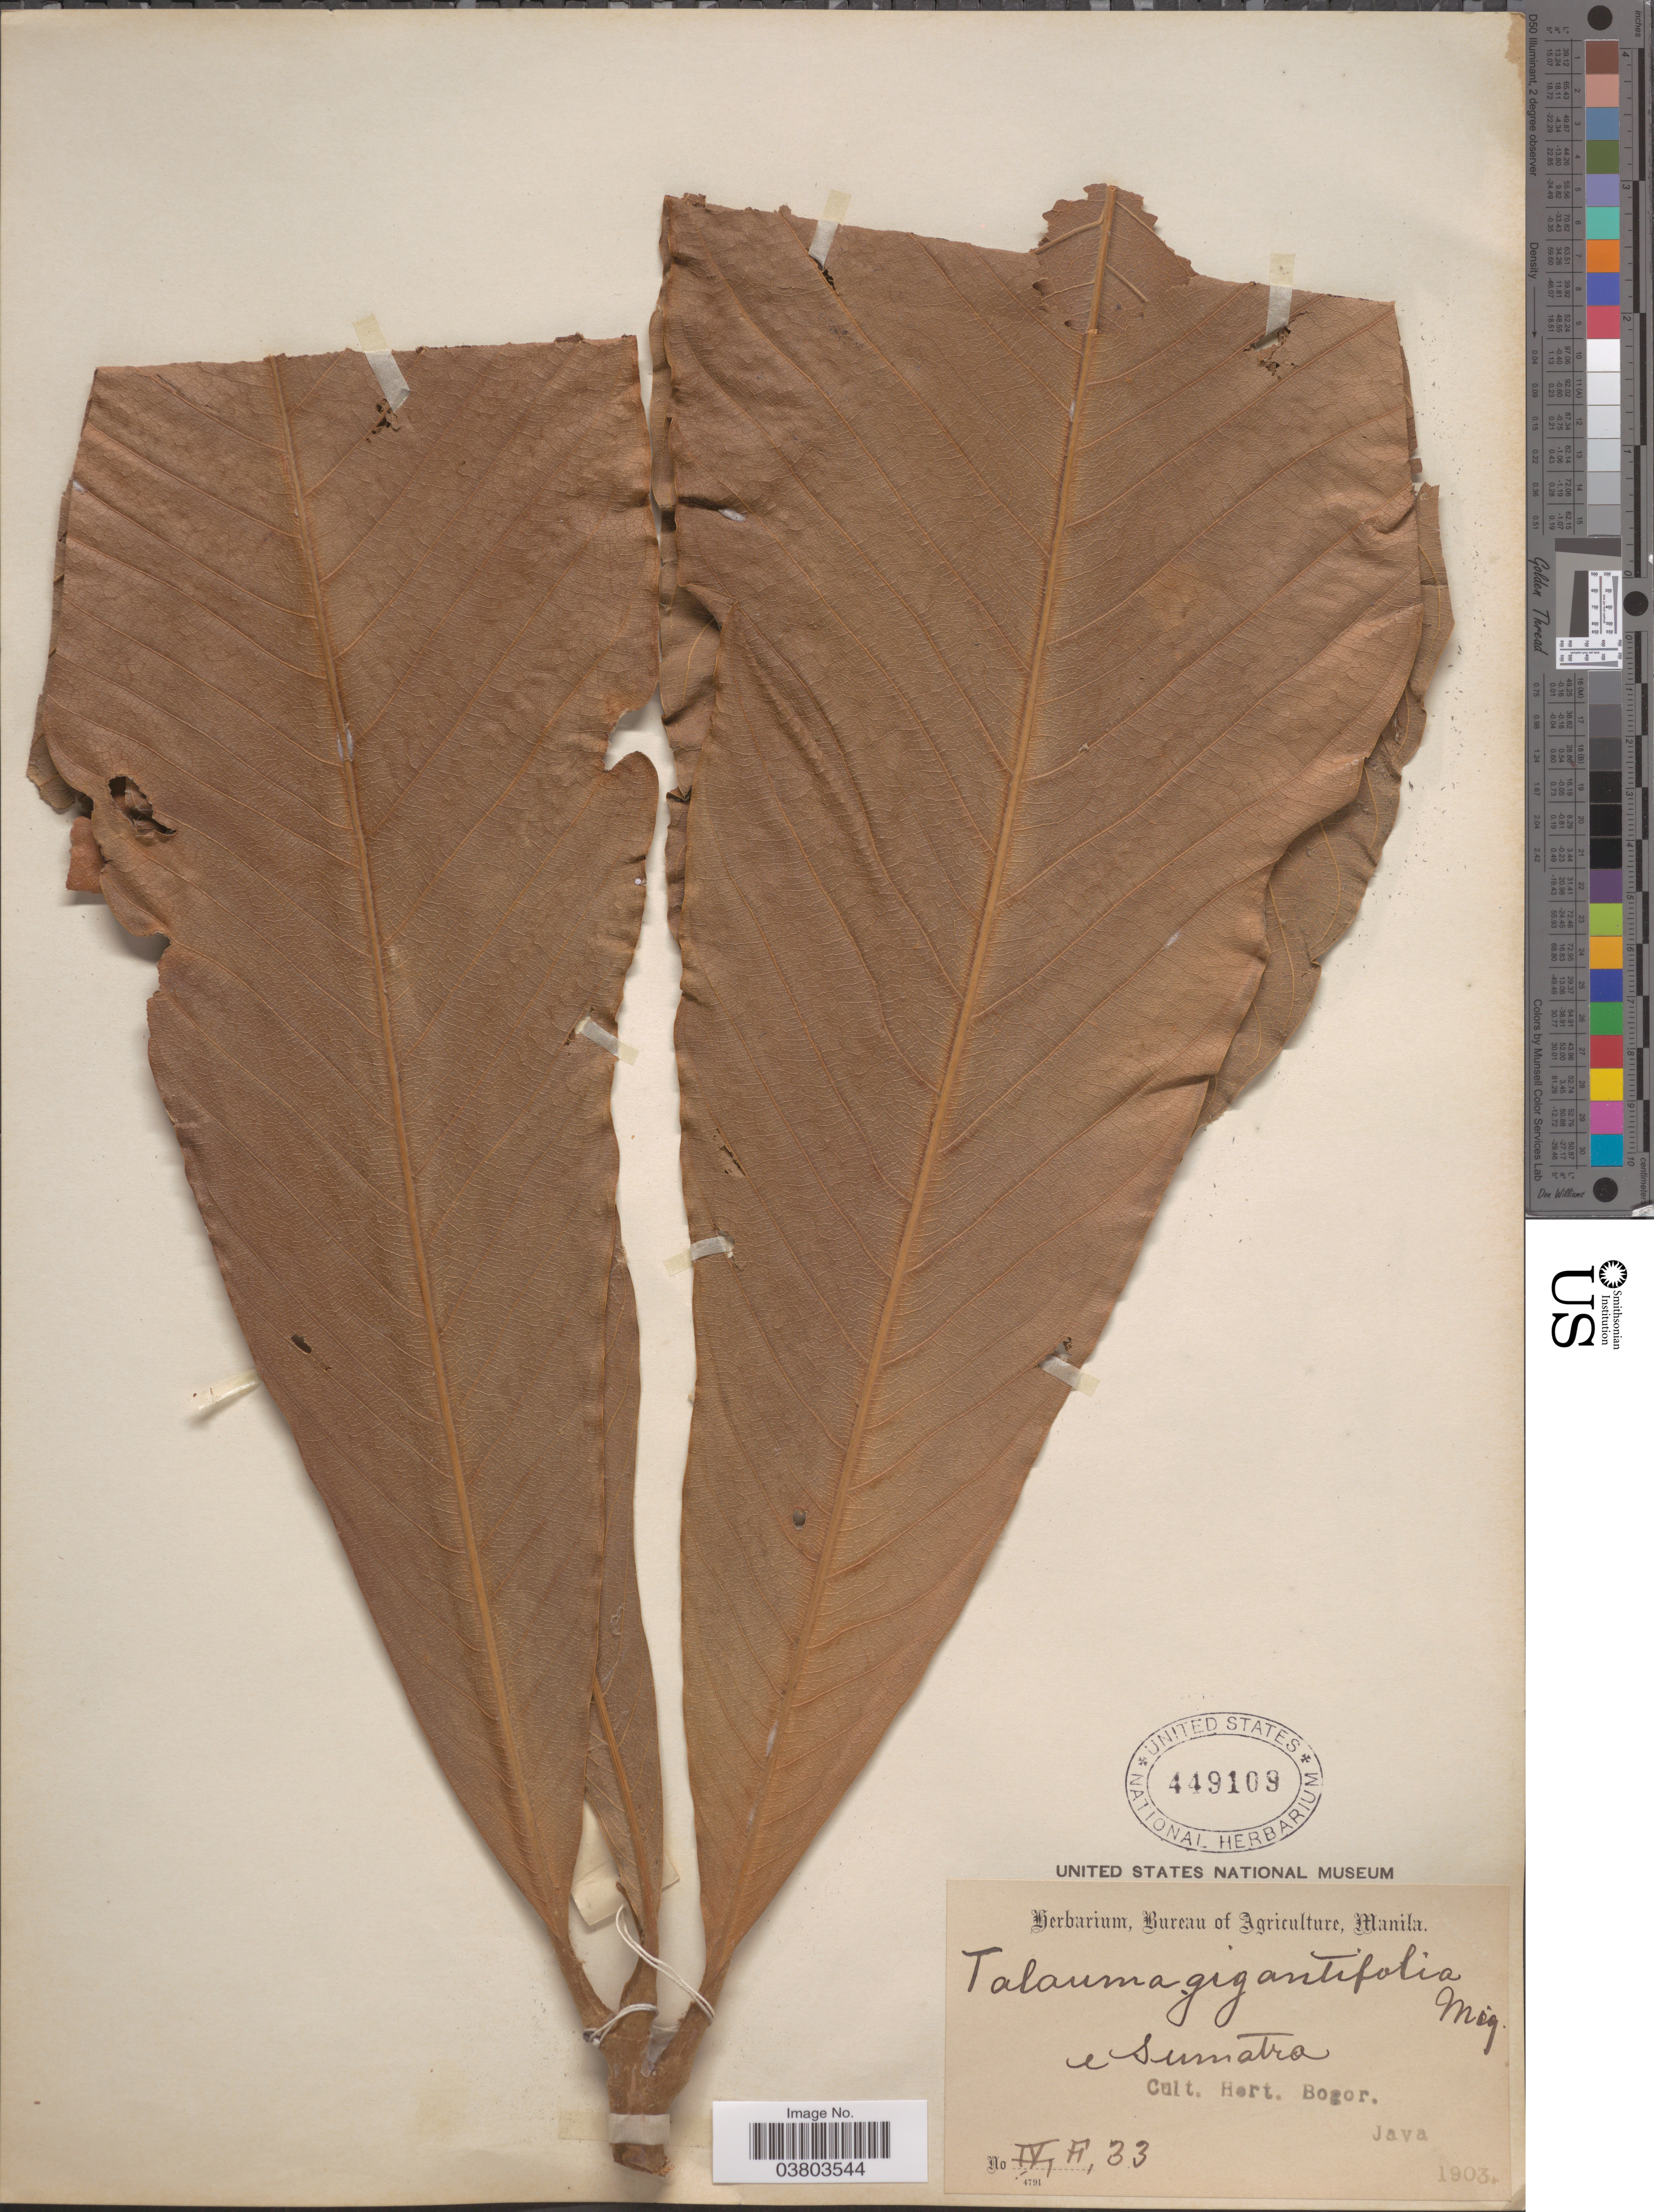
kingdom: Plantae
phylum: Tracheophyta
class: Magnoliopsida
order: Magnoliales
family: Magnoliaceae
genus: Magnolia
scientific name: Magnolia gigantifolia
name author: (Miq.) Noot.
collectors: Ex herb. Bureau of Agriculture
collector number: IV,F,33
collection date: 1903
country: Indonesia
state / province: Java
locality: Cult. Hort. Bogor.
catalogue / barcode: US 449109